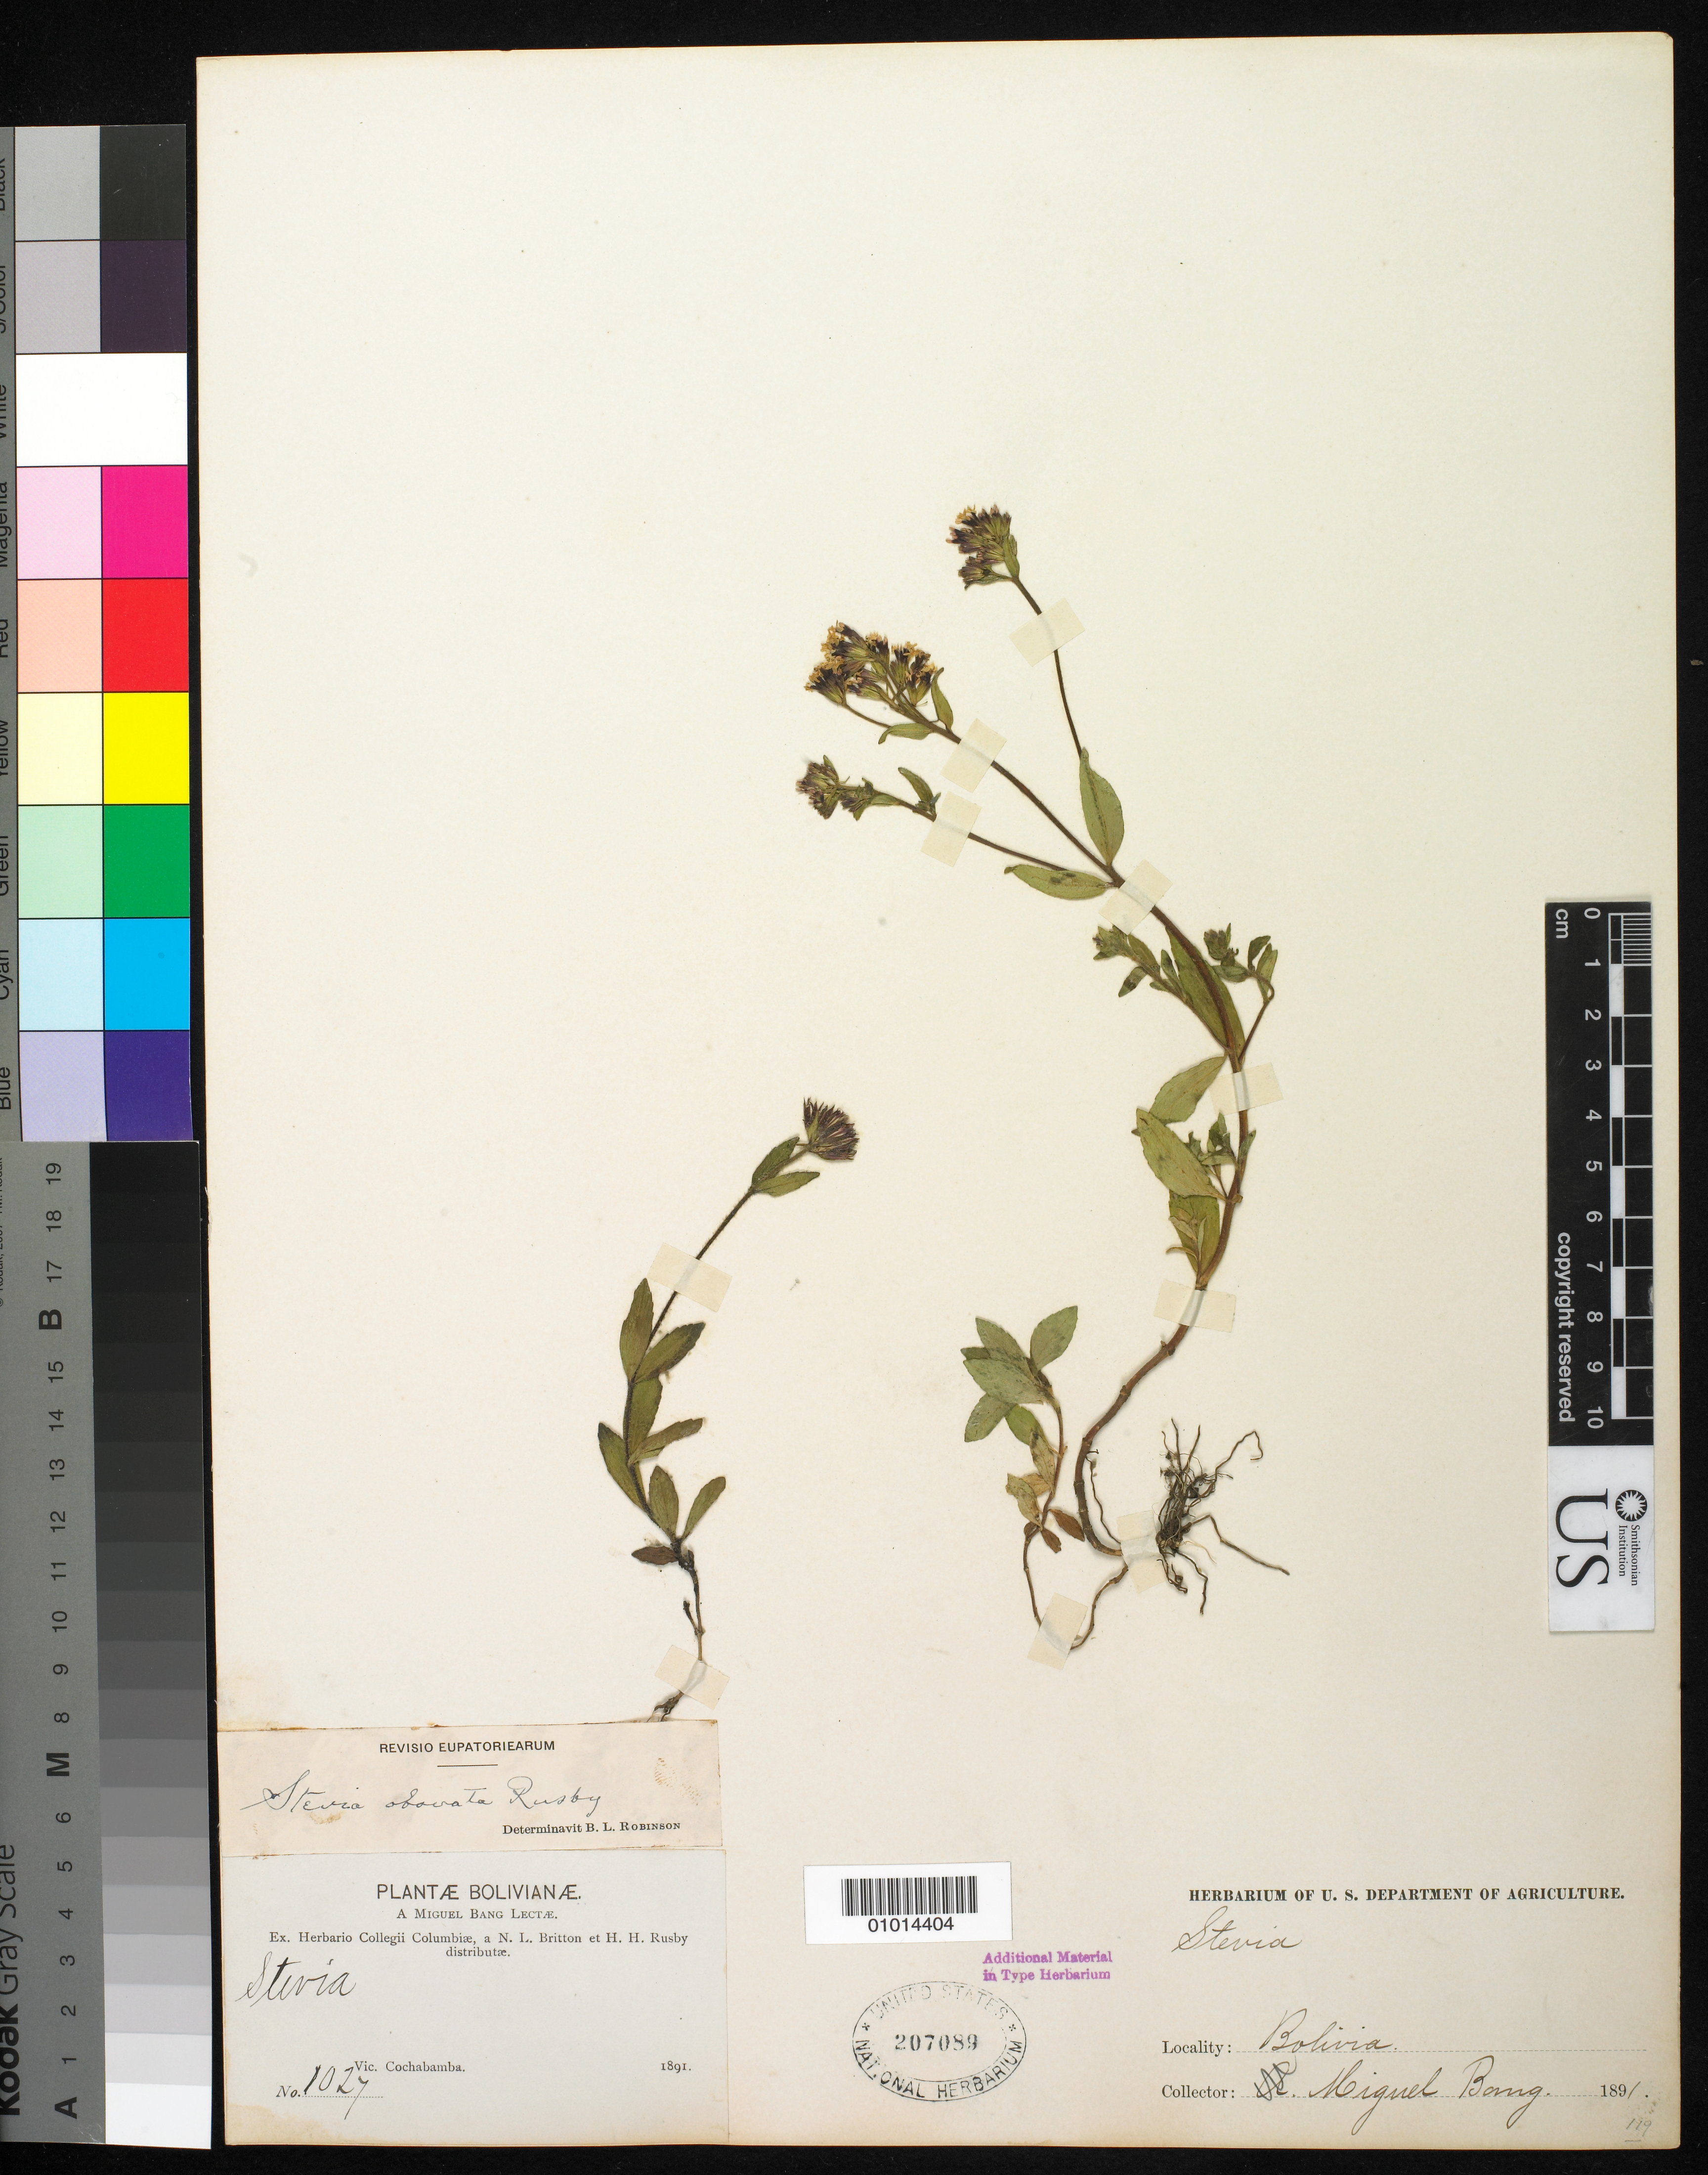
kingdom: Plantae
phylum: Tracheophyta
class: Magnoliopsida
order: Asterales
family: Asteraceae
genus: Stevia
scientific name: Stevia obovata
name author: Rusby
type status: Isotype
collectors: M. Bang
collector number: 1027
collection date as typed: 1891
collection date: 1891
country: Bolivia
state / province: Cochabamba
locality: Vic. Cochabamba.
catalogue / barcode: US 207089